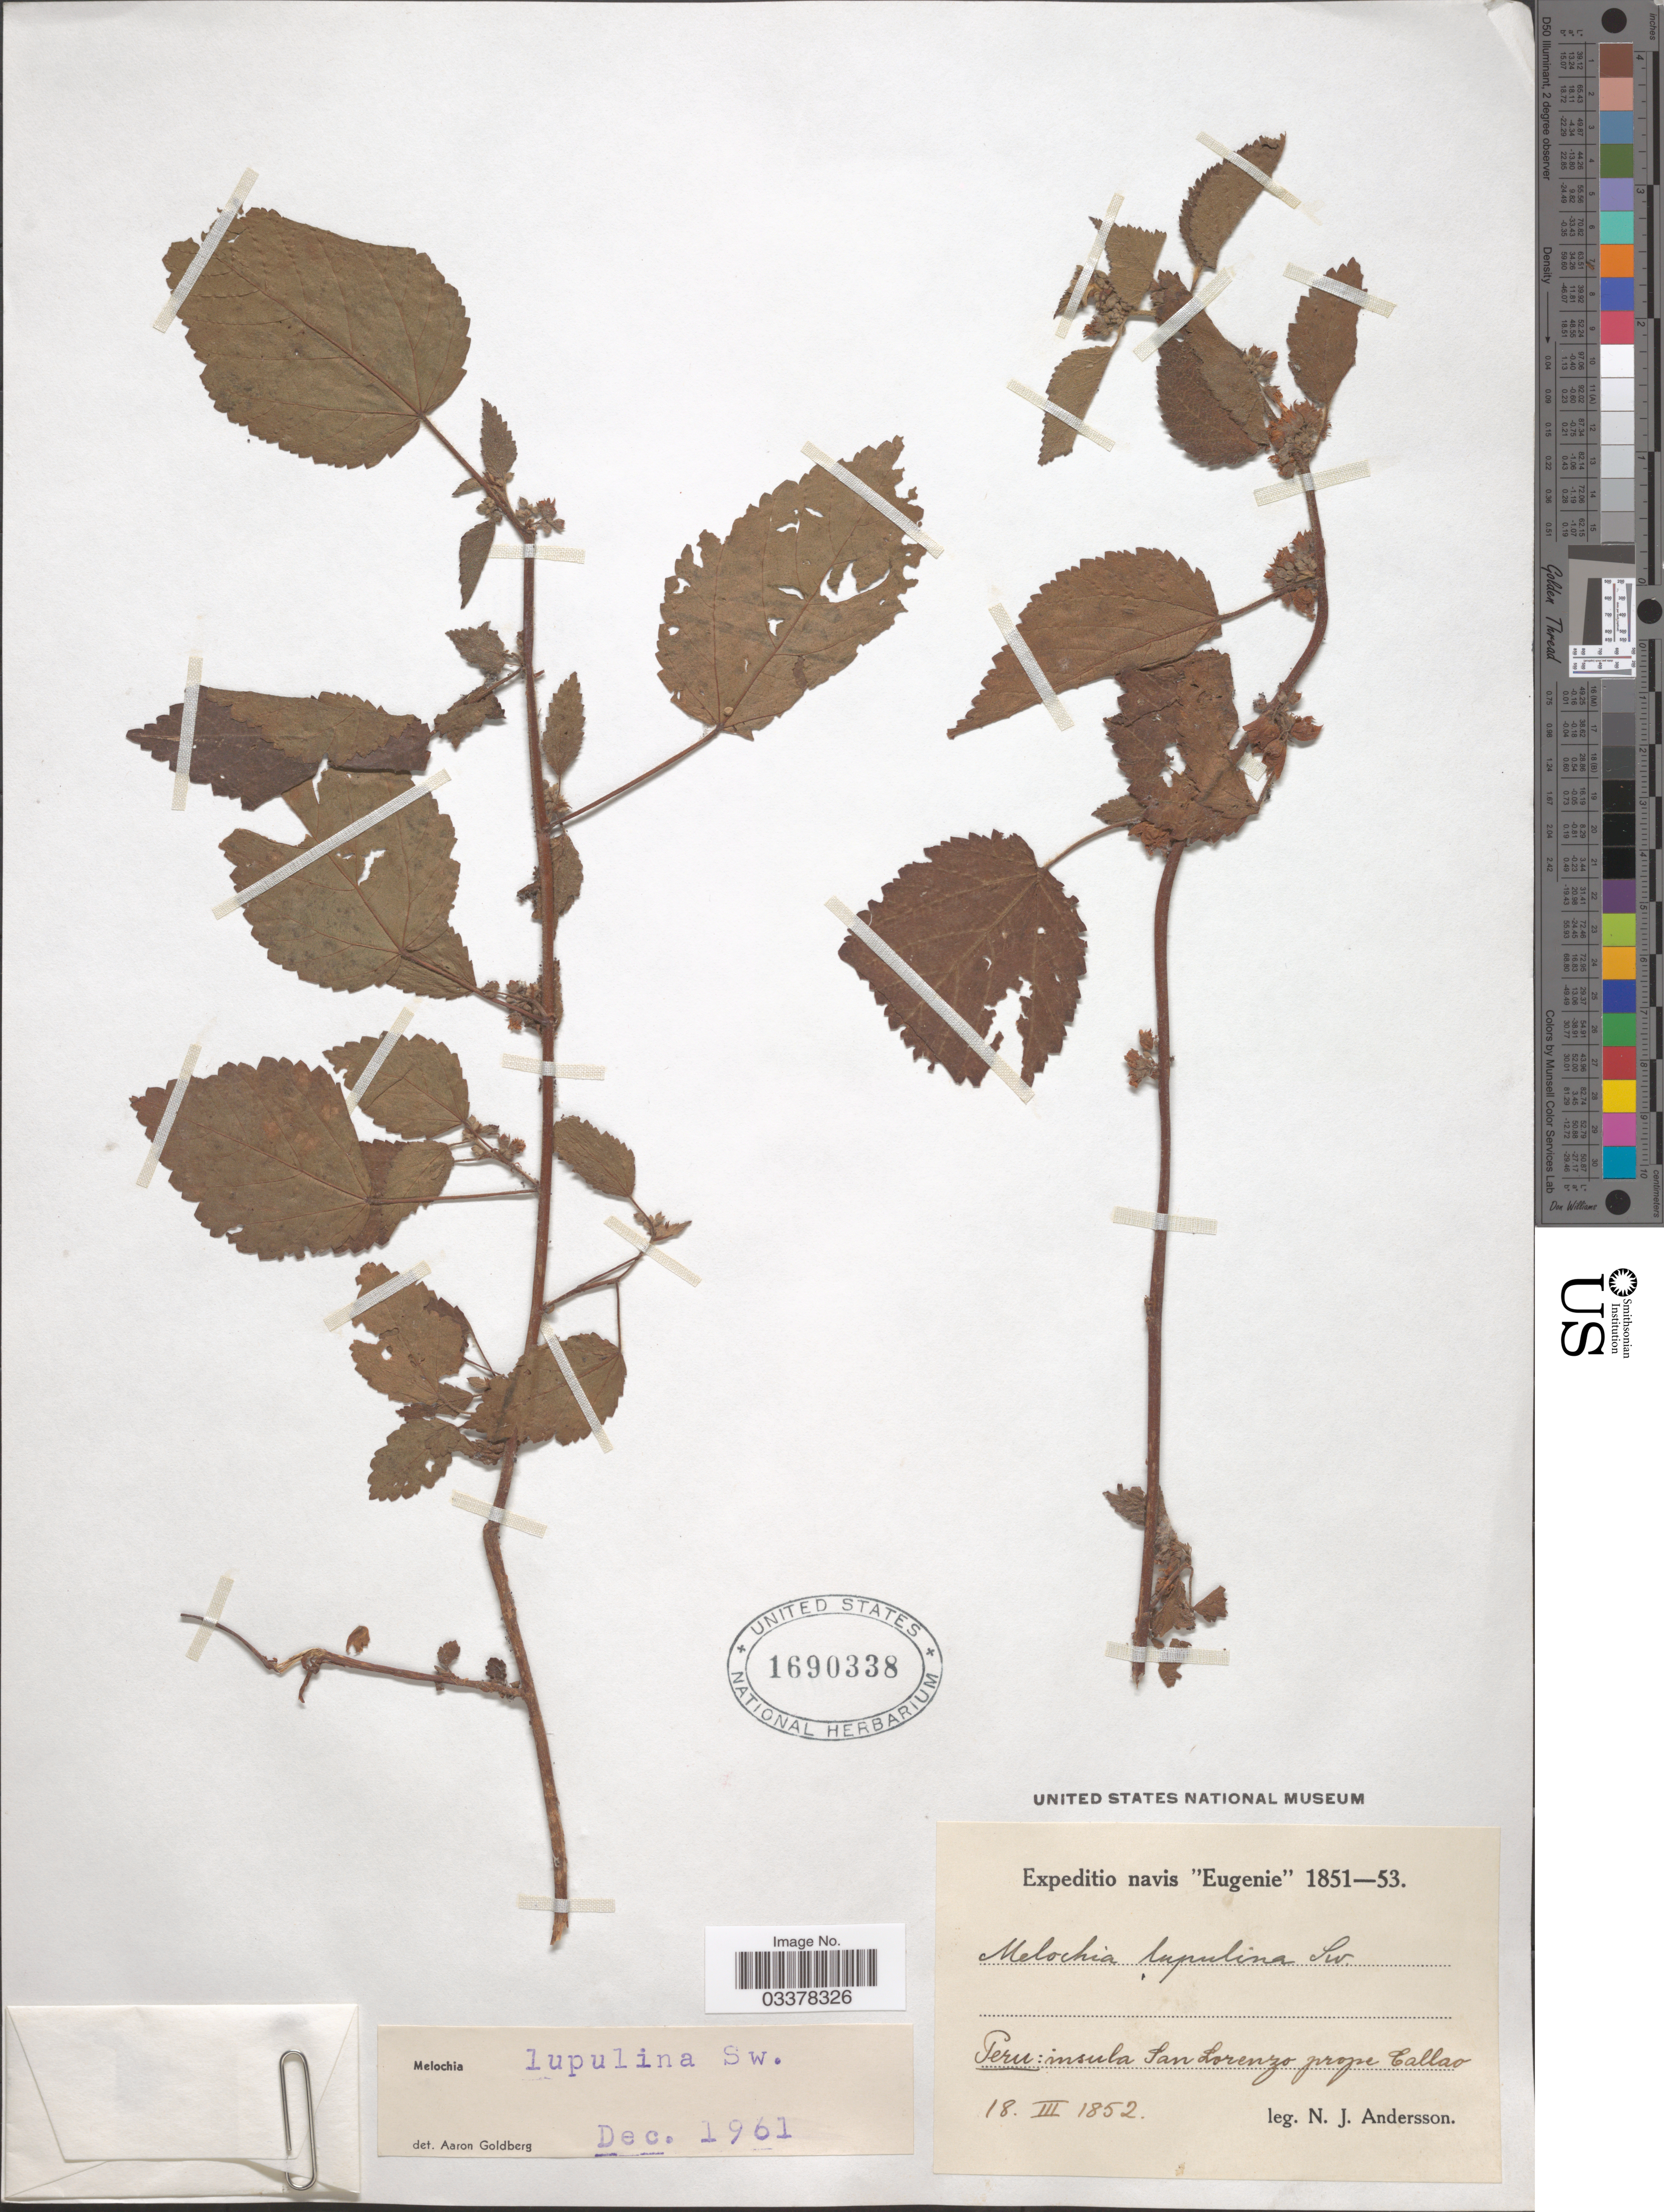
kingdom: Plantae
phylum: Tracheophyta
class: Magnoliopsida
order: Malvales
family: Malvaceae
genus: Melochia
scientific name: Melochia lupulina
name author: Sw.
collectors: N. J. Anderson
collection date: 1852-03-18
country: Peru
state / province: Callao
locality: Insula San Lorenzo.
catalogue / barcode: US 1690338